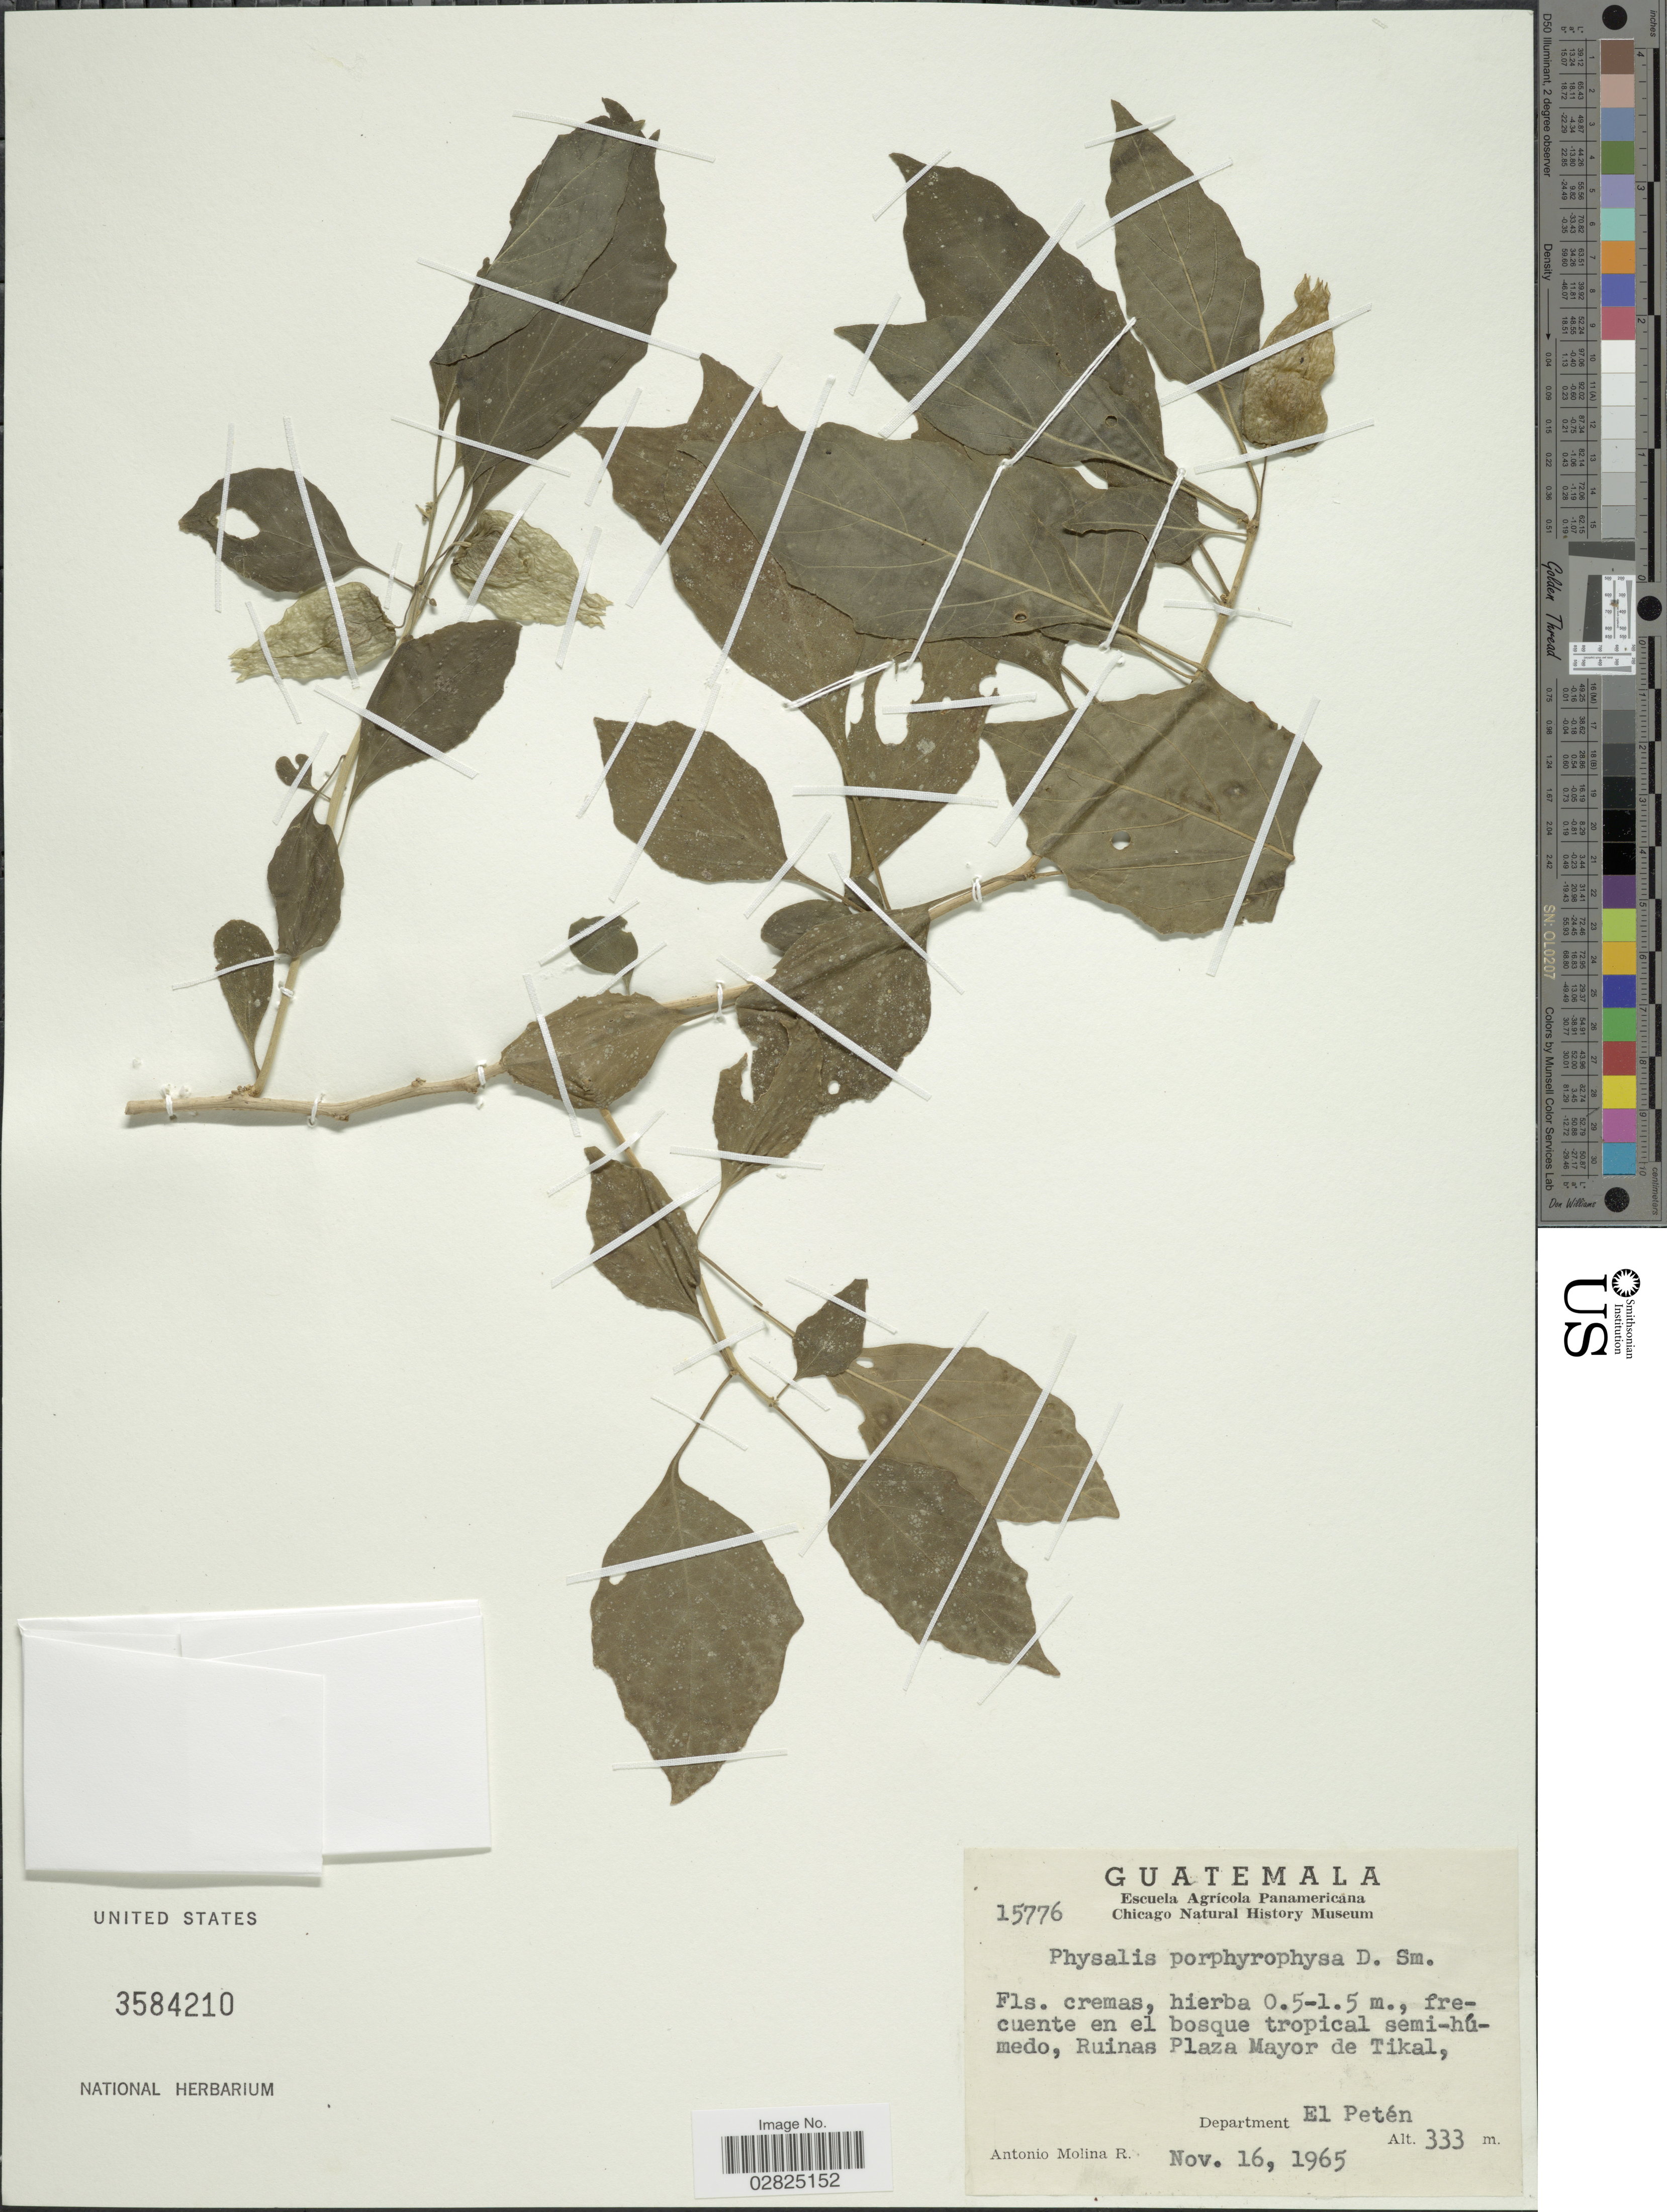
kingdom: Plantae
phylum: Tracheophyta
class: Magnoliopsida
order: Solanales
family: Solanaceae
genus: Physalis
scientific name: Physalis porphyrophysa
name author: Donn. Sm.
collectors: A. Molina R.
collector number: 15776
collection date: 1965-11-16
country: Guatemala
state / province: El Petén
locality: Frecuente en el bosque tropical semi-húmedo, Ruinas Plaza Mayor de Tikal, Department El Petén.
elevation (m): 333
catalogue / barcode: US 3584210